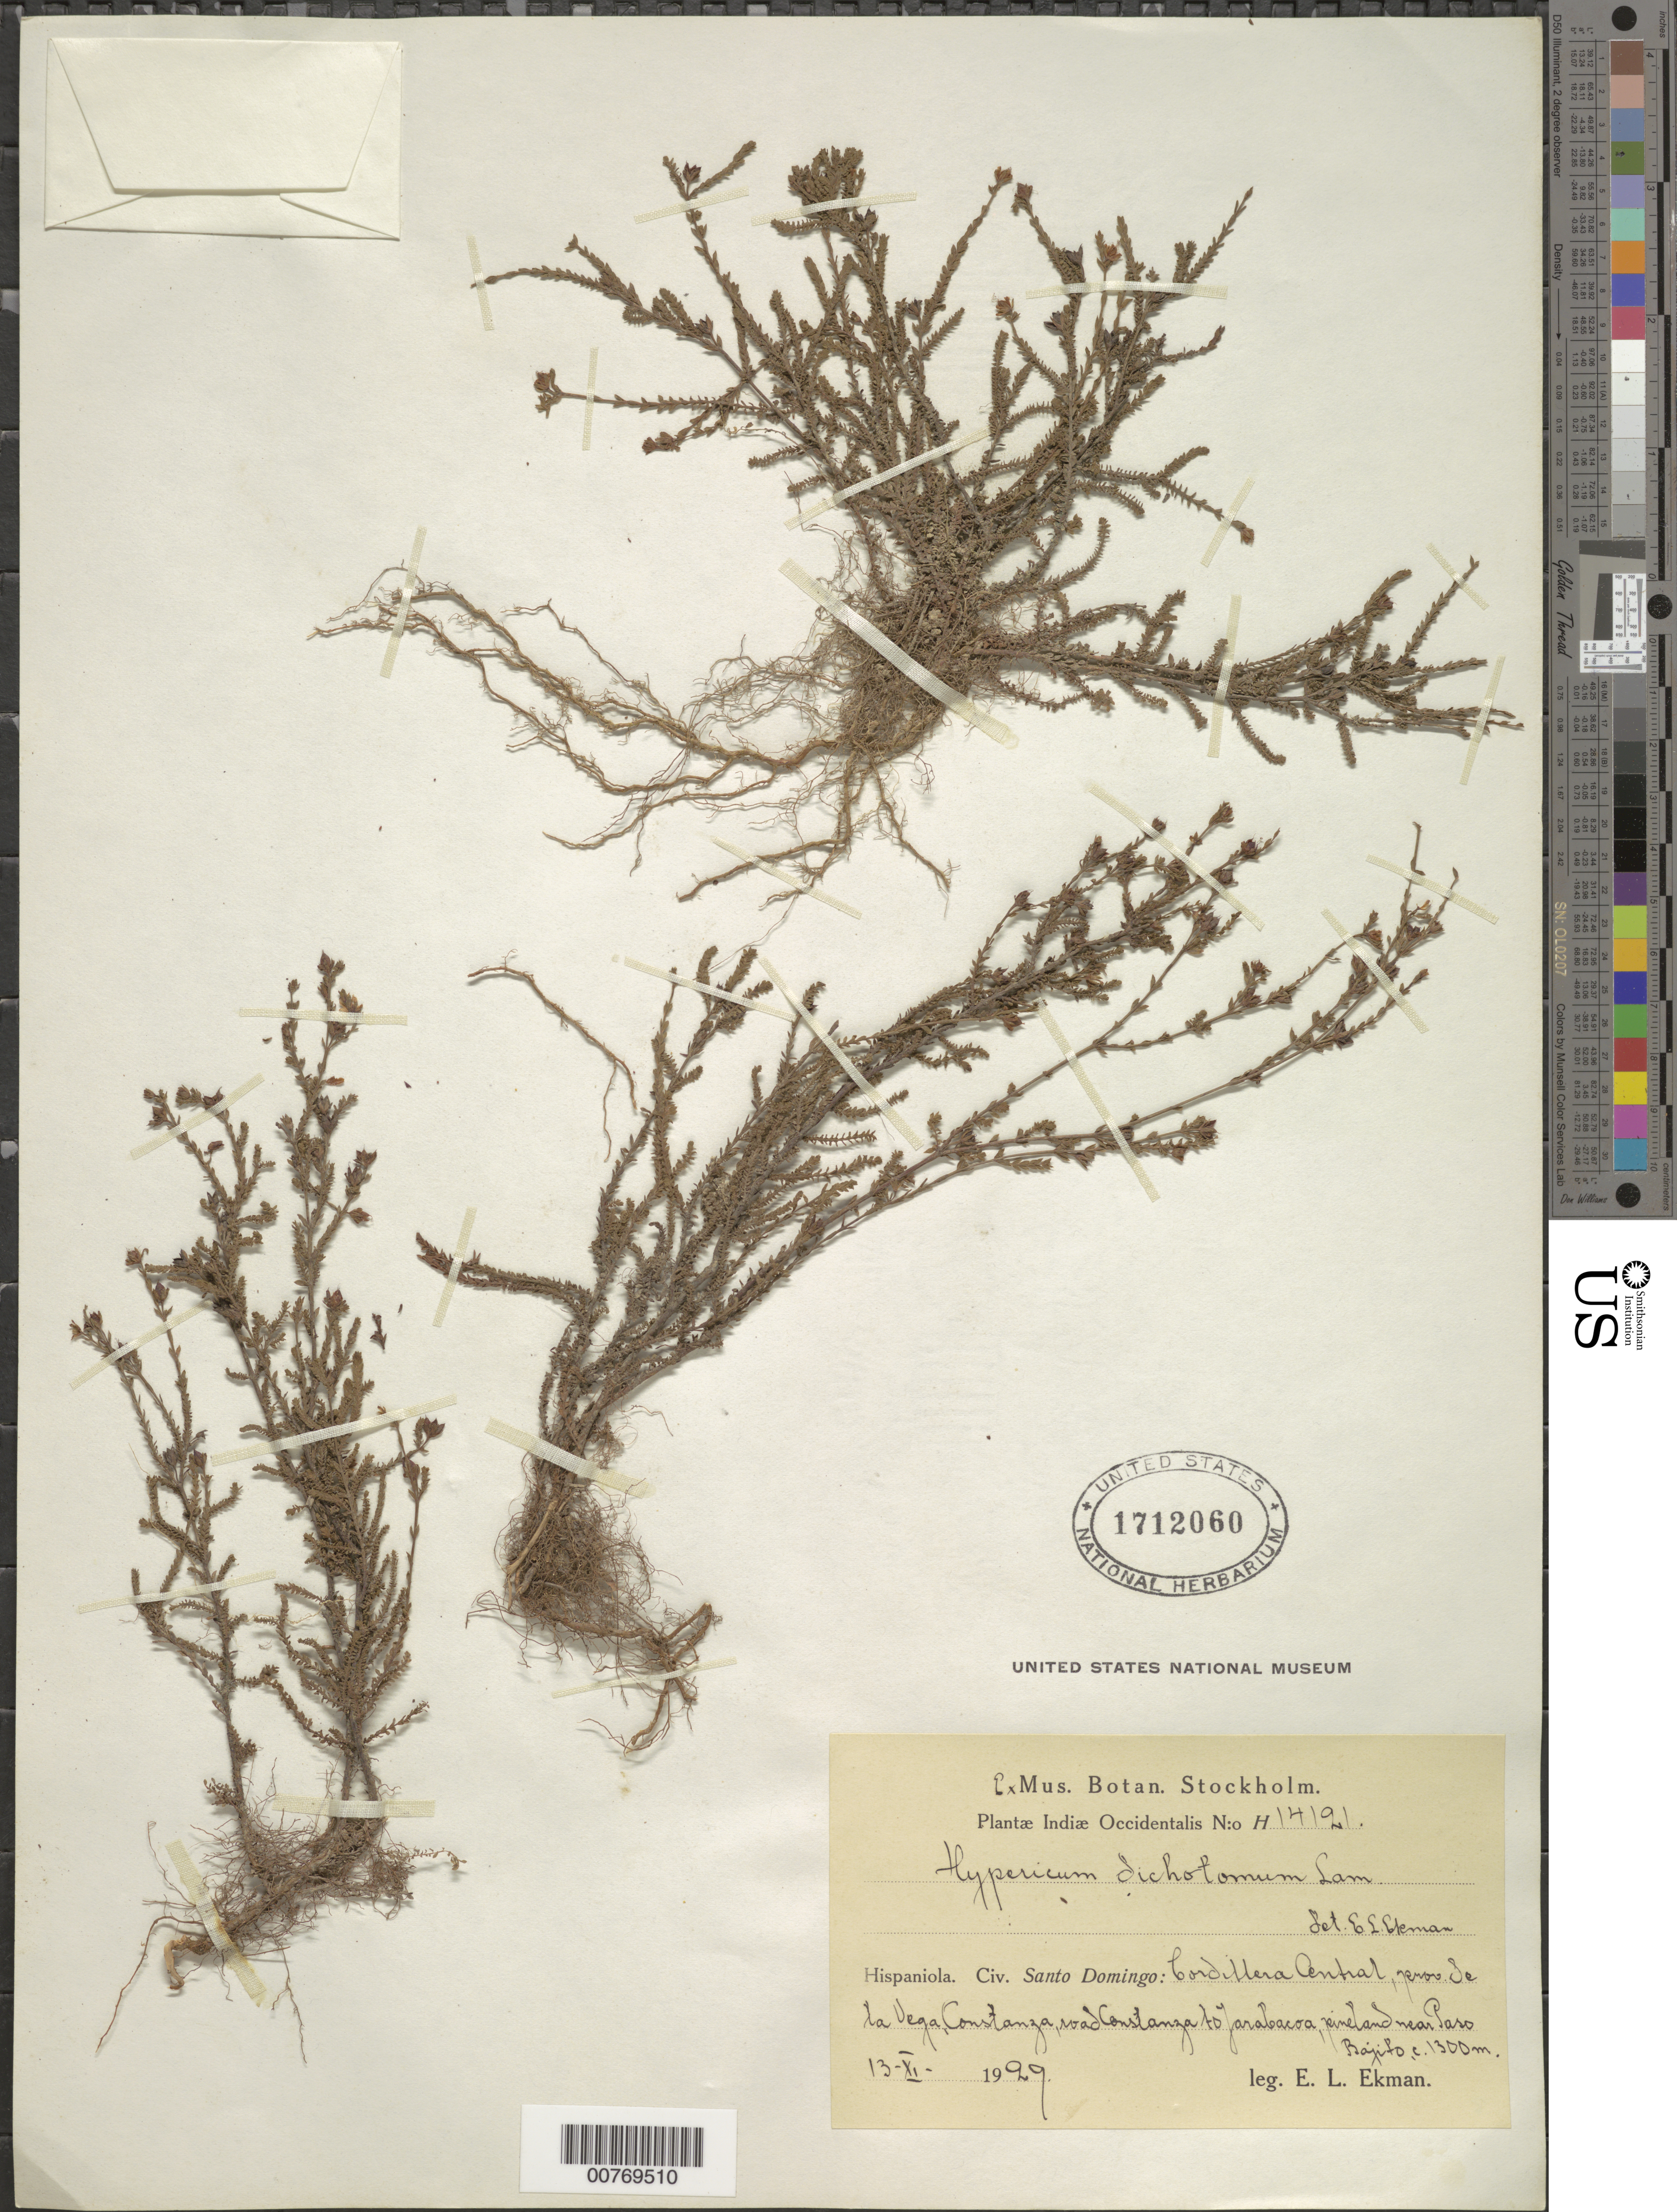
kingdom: Plantae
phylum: Tracheophyta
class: Magnoliopsida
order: Malpighiales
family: Hypericaceae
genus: Hypericum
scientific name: Hypericum dichotomum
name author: Lam.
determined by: Ekman, E. L.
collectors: E. L. Ekman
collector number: H 14121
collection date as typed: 13 Nov 1929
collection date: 1929-11-13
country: Dominican Republic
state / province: La Vega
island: Hispaniola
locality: Cordillera Central, Constanza, road Constanza to Jarabacoa, pineland near Paso Bajito.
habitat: pineland.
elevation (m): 1300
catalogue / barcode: US 1712060